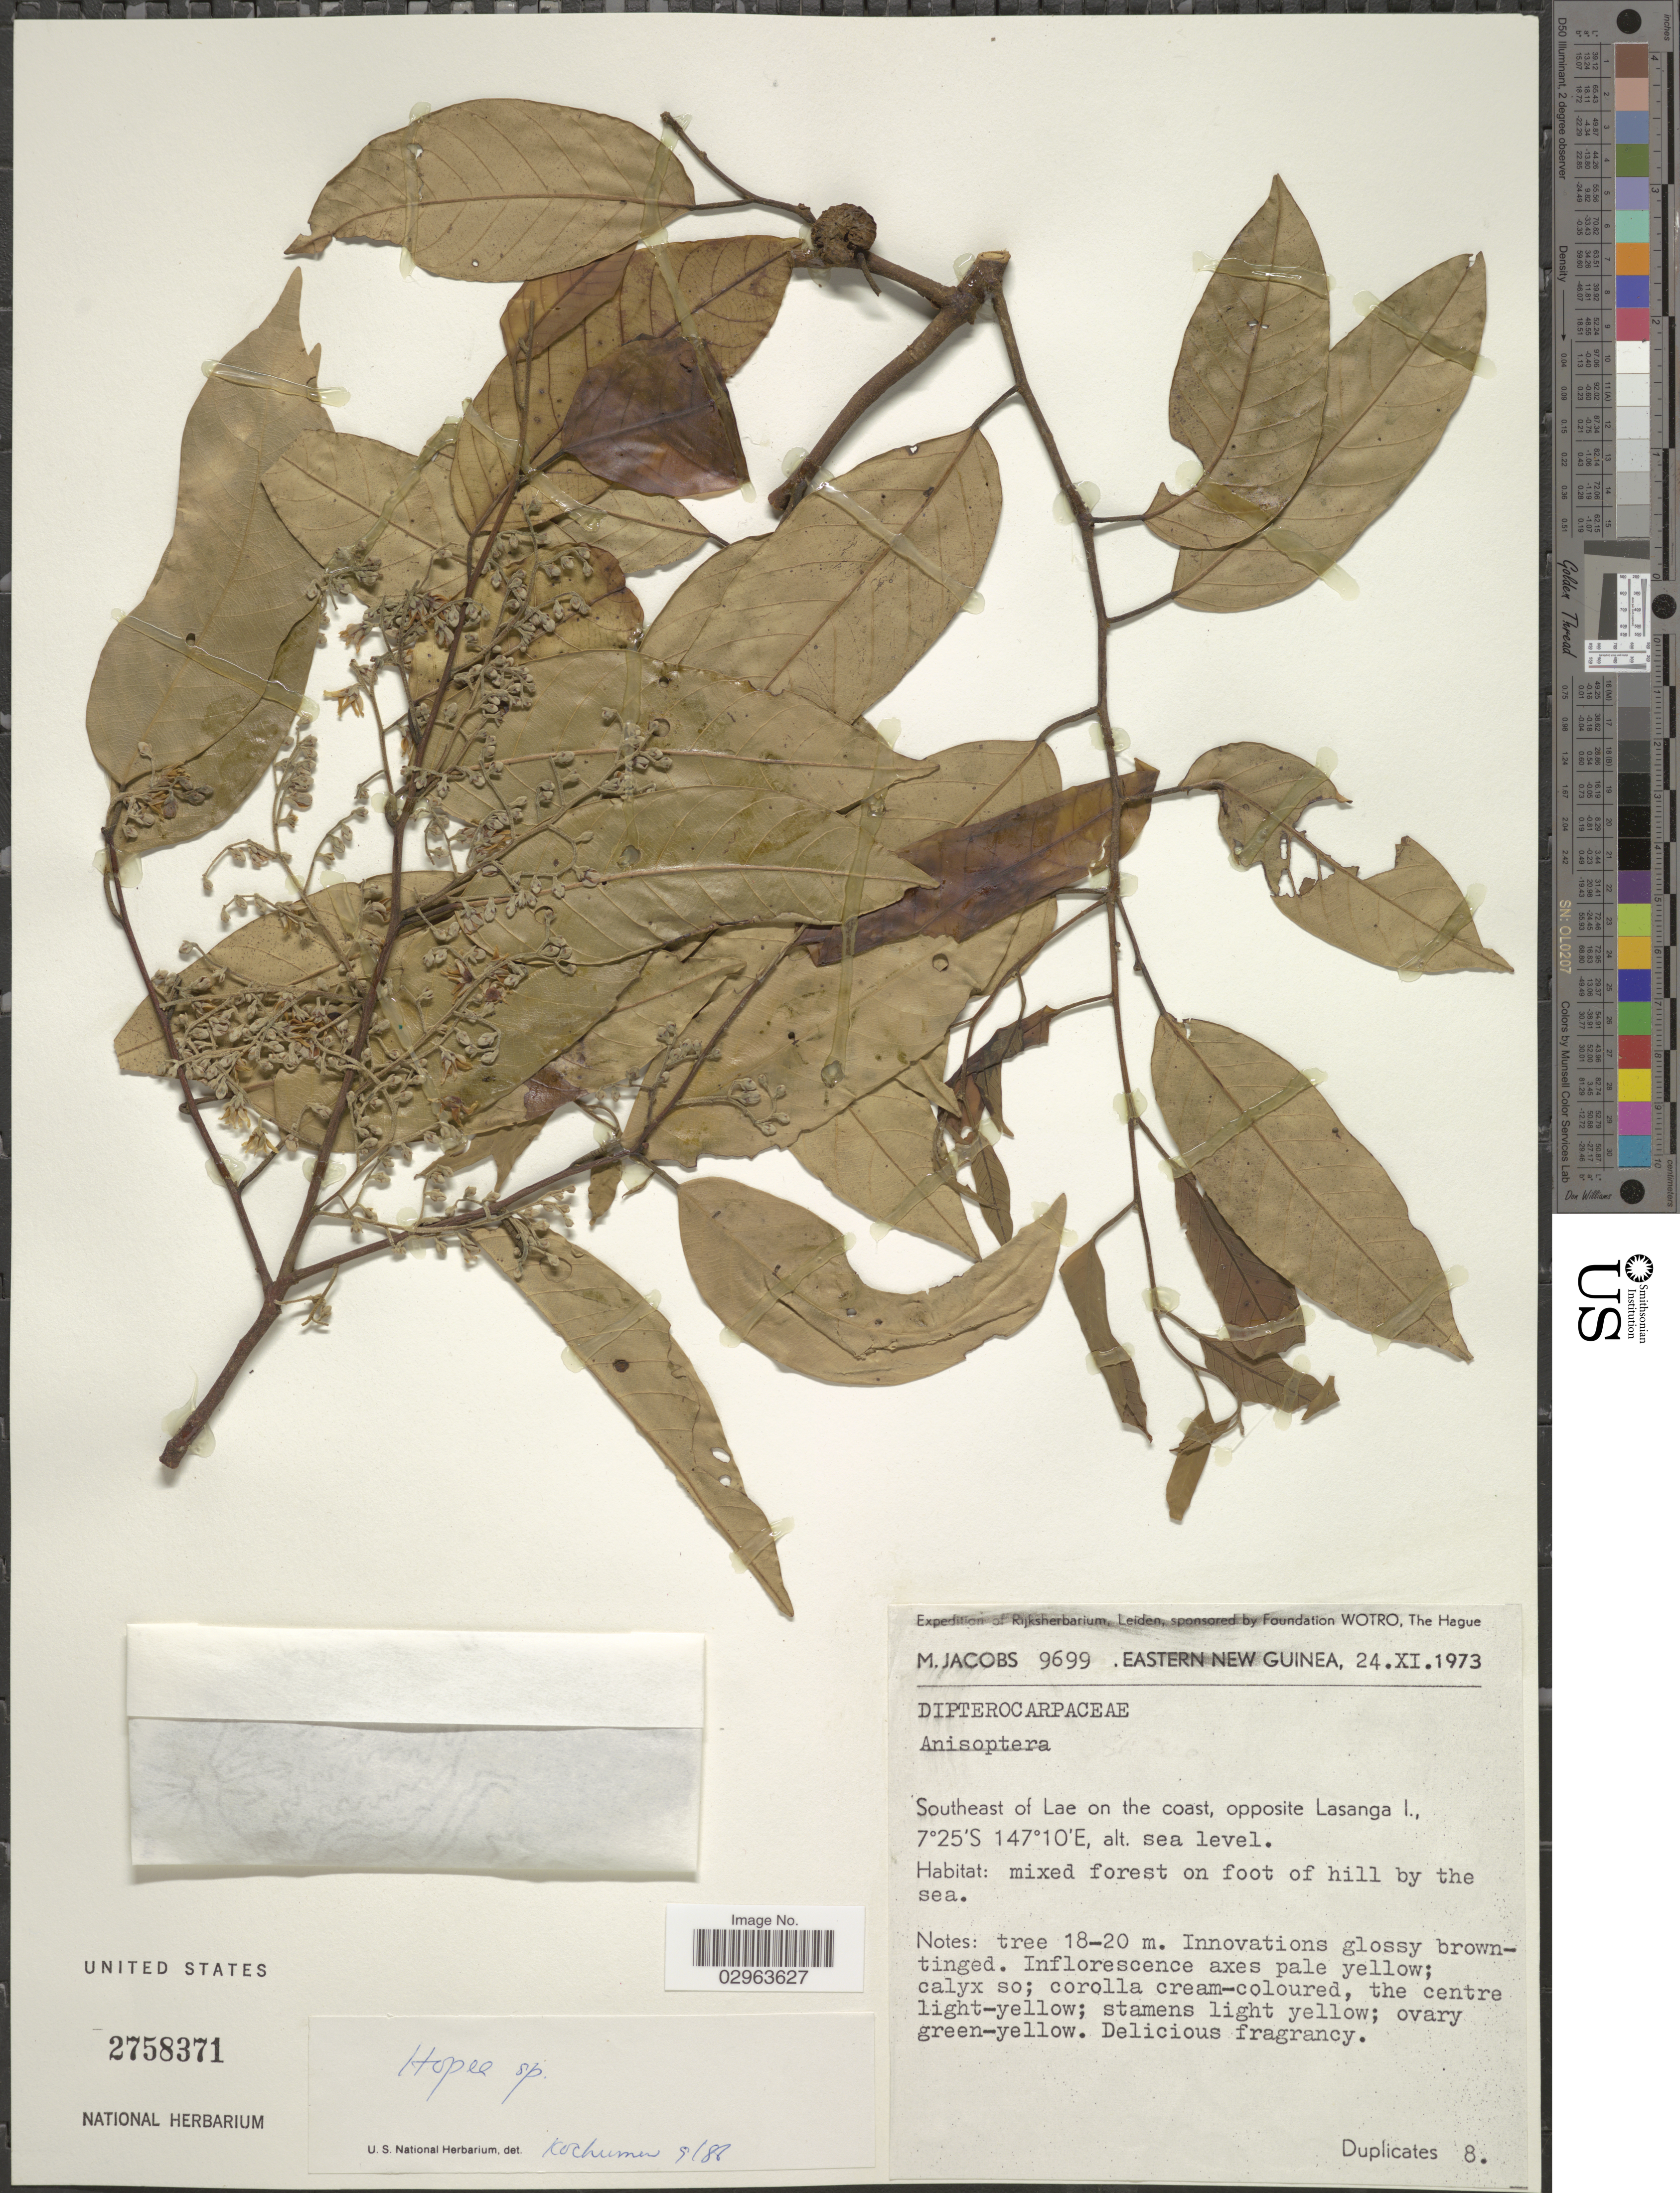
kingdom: Plantae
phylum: Tracheophyta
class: Magnoliopsida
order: Malvales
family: Dipterocarpaceae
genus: Hopea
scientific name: Hopea sp.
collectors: M. Jacobs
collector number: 9699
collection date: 1973-11-24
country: Papua New Guinea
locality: Eastern new Guinea. Southeast of Lae on the coast, opposite Lasanga I.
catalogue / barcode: US 2758371